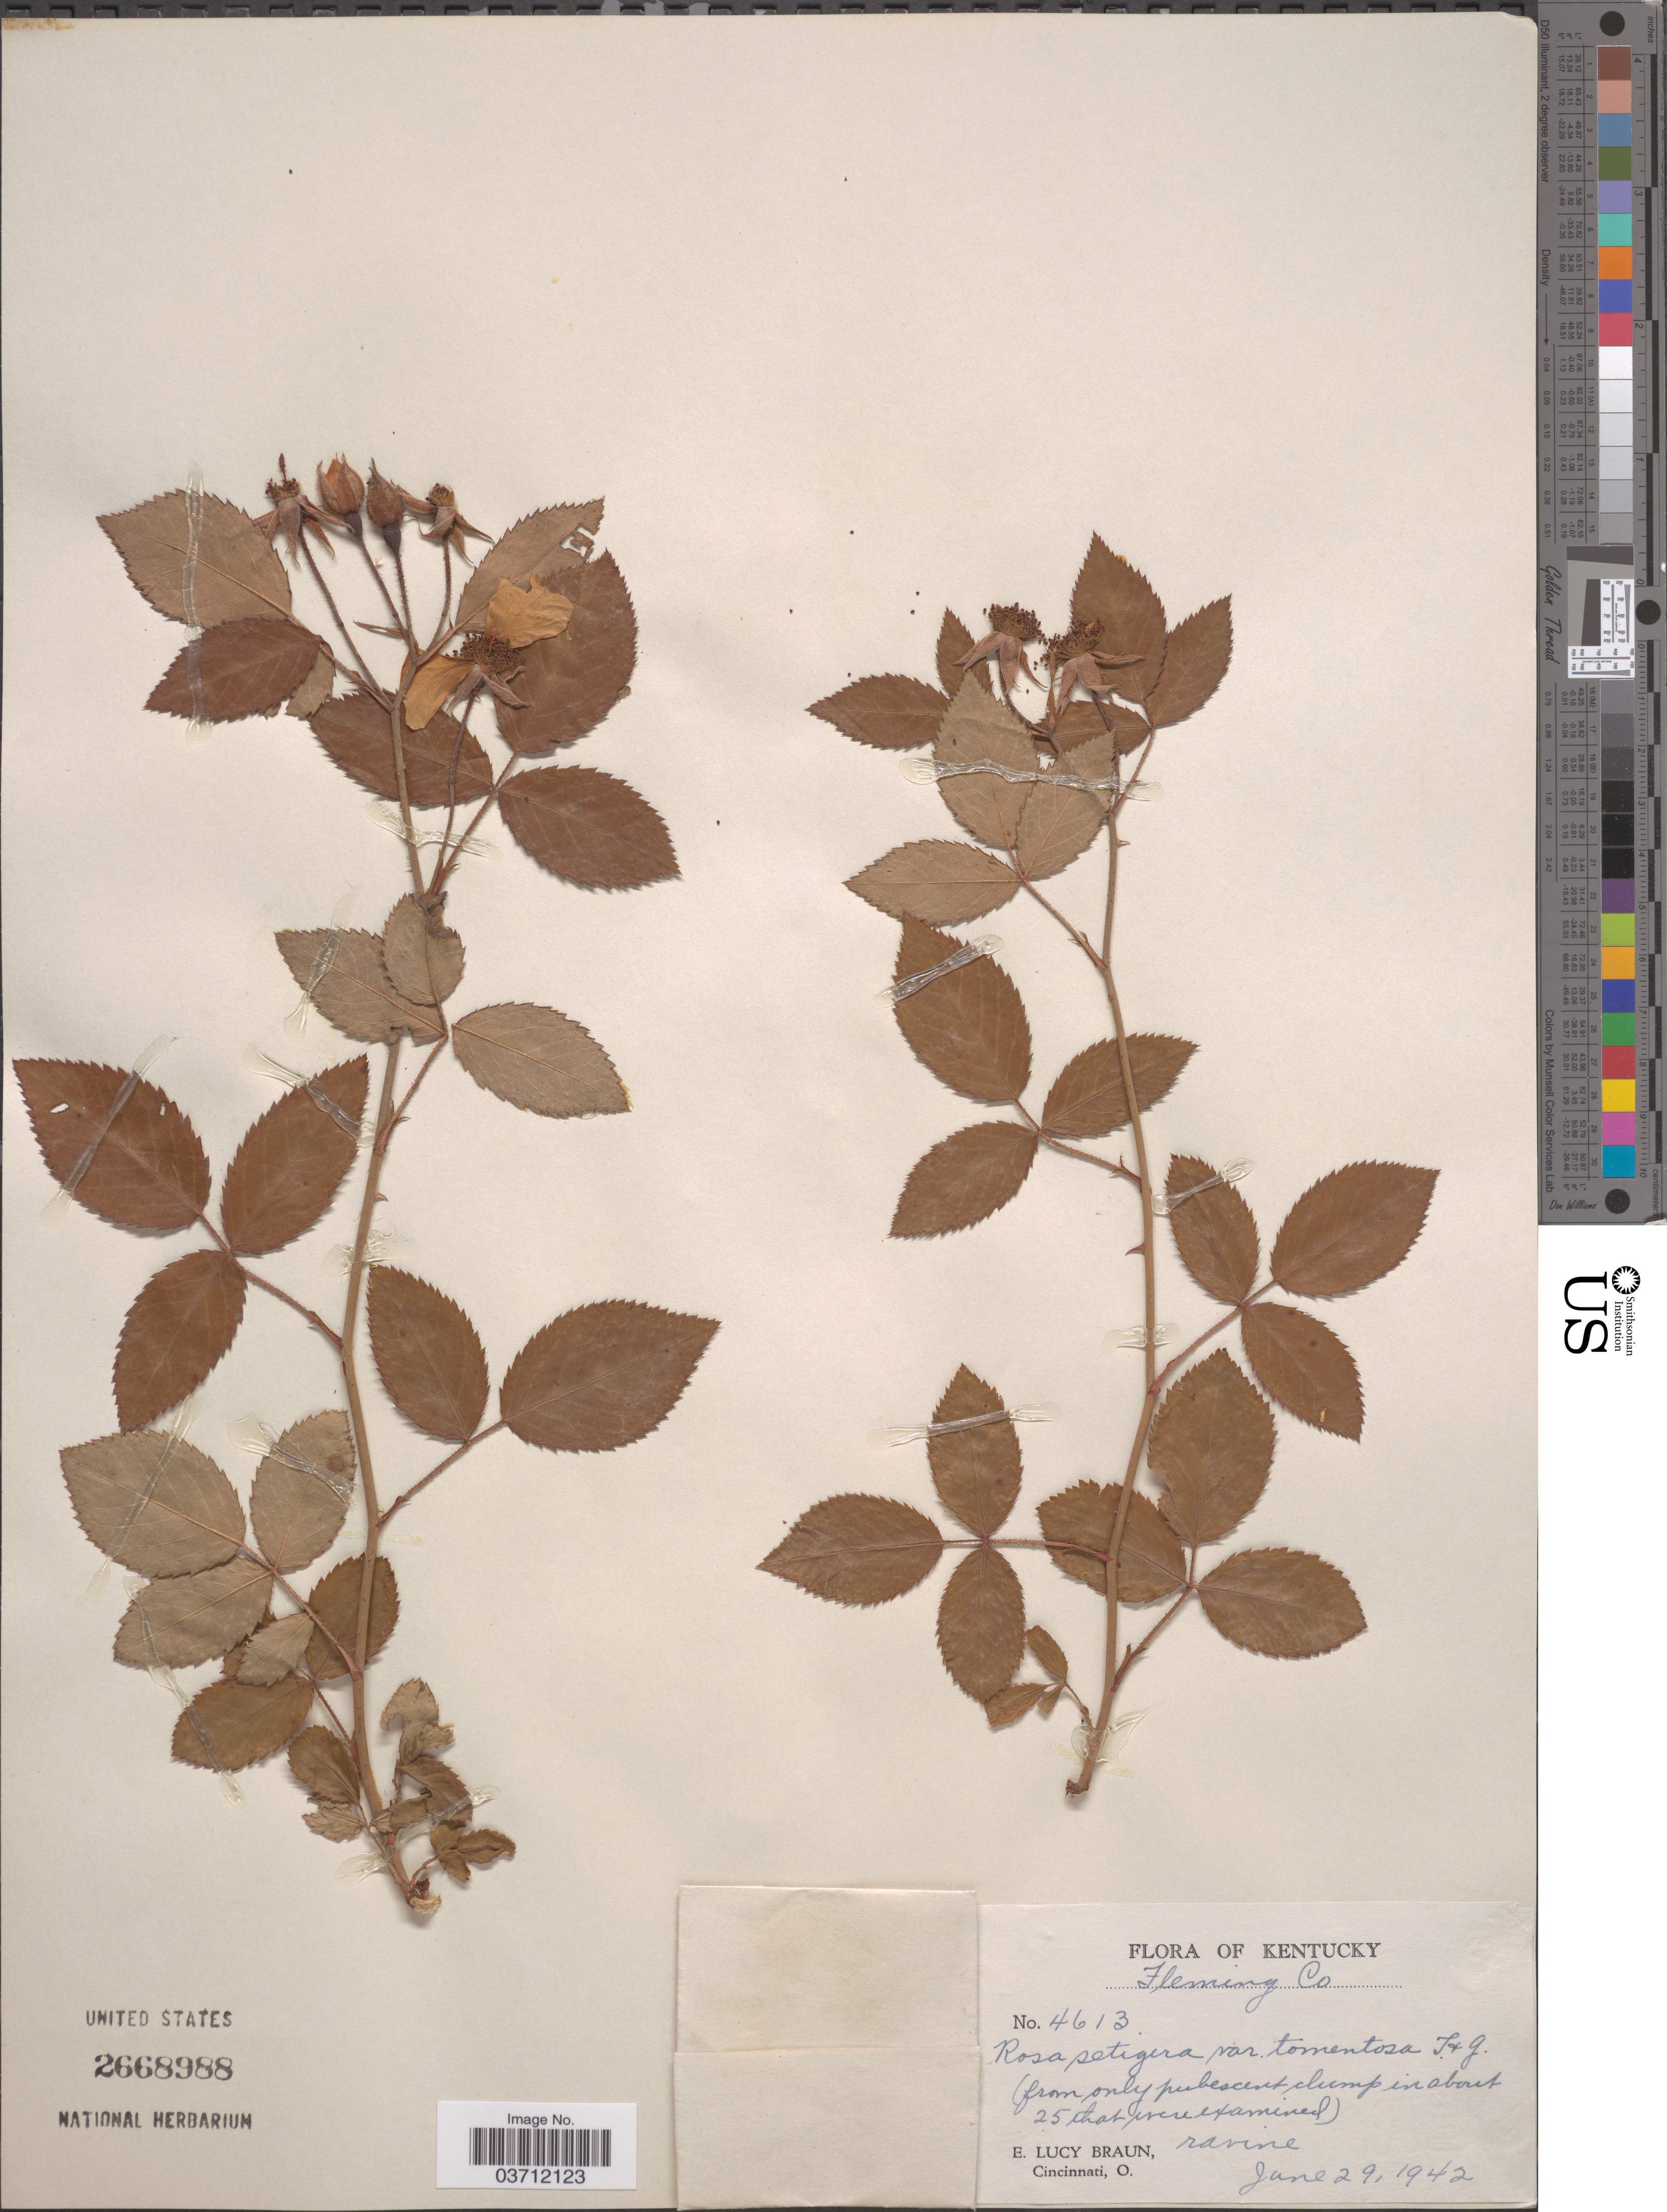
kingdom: Plantae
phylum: Tracheophyta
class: Magnoliopsida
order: Rosales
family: Rosaceae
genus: Rosa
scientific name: Rosa setigera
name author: Michx.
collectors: E. L. Braun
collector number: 4613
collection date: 1942-06-29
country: United States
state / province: Kentucky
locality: Fleming Co. Ravine.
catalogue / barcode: US 2668988